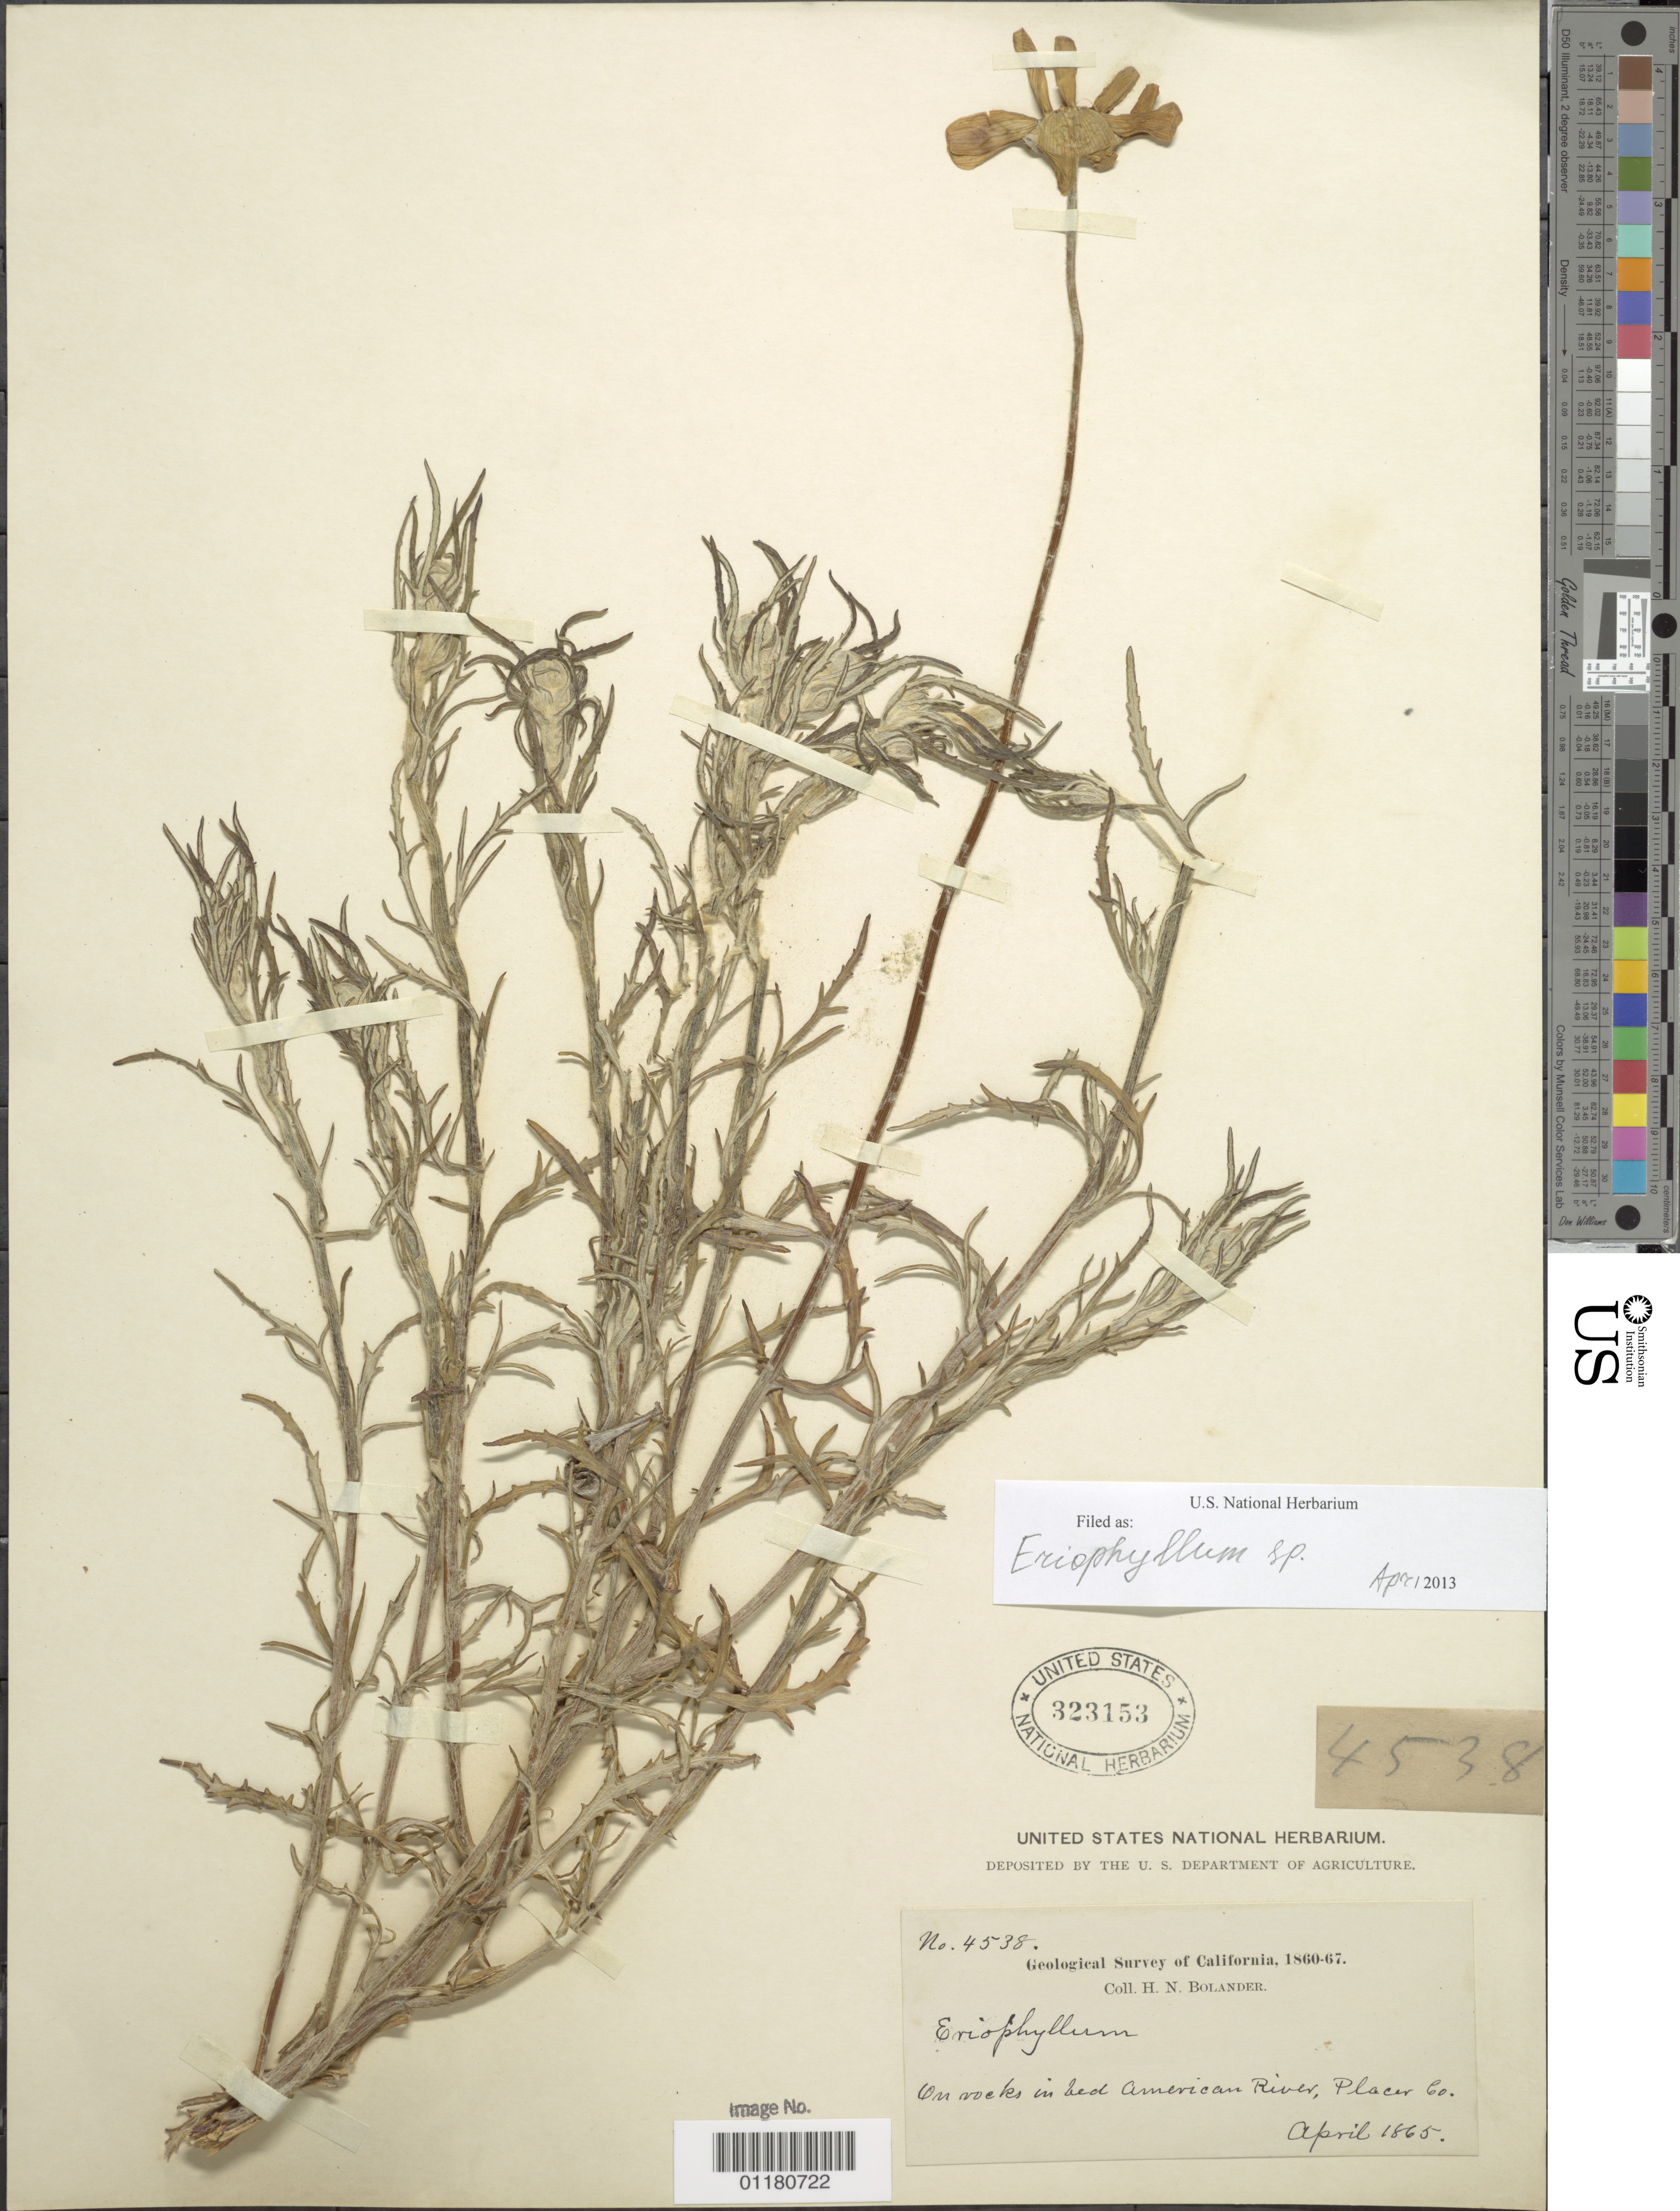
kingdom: Plantae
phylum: Tracheophyta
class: Magnoliopsida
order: Asterales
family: Asteraceae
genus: Eriophyllum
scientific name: Eriophyllum sp.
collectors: H. Bolander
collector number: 4538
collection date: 1865-04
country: United States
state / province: California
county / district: Placer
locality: on rocks in bed American River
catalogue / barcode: US 323153